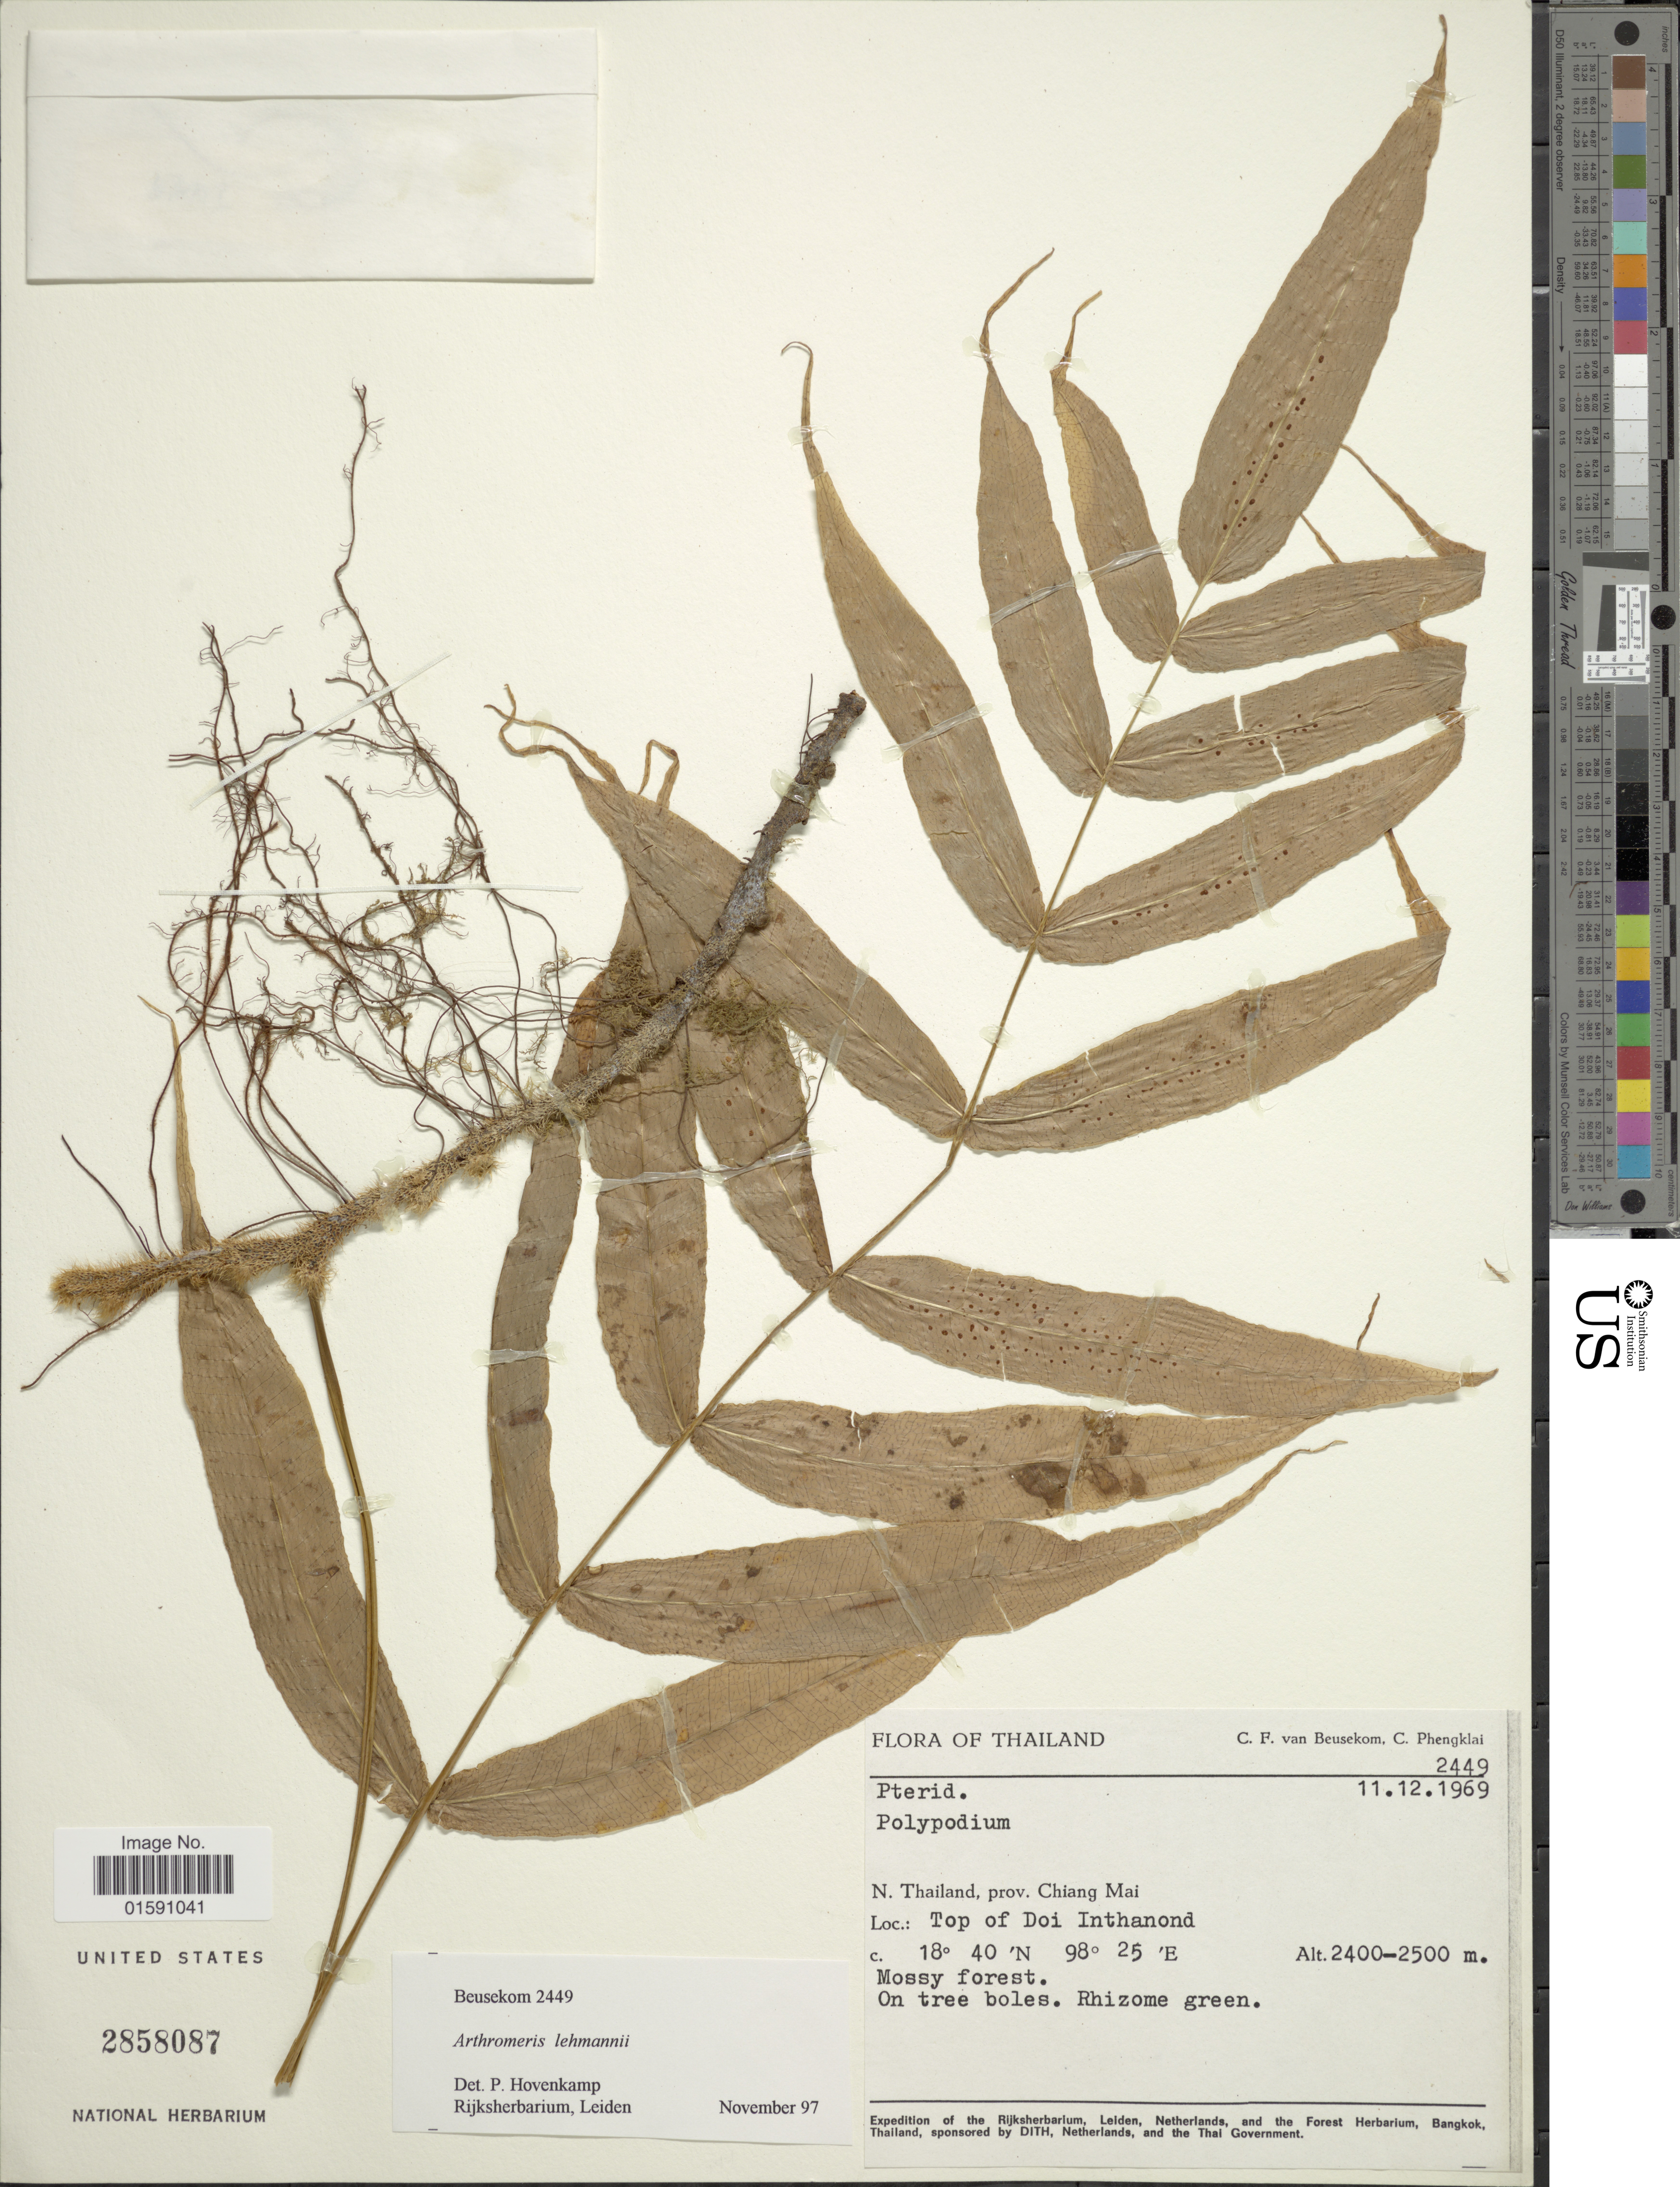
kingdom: Plantae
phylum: Tracheophyta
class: Polypodiopsida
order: Polypodiales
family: Polypodiaceae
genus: Arthromeris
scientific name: Arthromeris lehmannii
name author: (Mett.) Ching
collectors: C. F. Beusekom & C. Phengklai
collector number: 2449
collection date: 1969-12-11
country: Thailand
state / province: Chiang Mai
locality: N. Thailand, Prov. Chiang Mai. Top of Doi Inthanond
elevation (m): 2400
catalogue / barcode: US 2858087